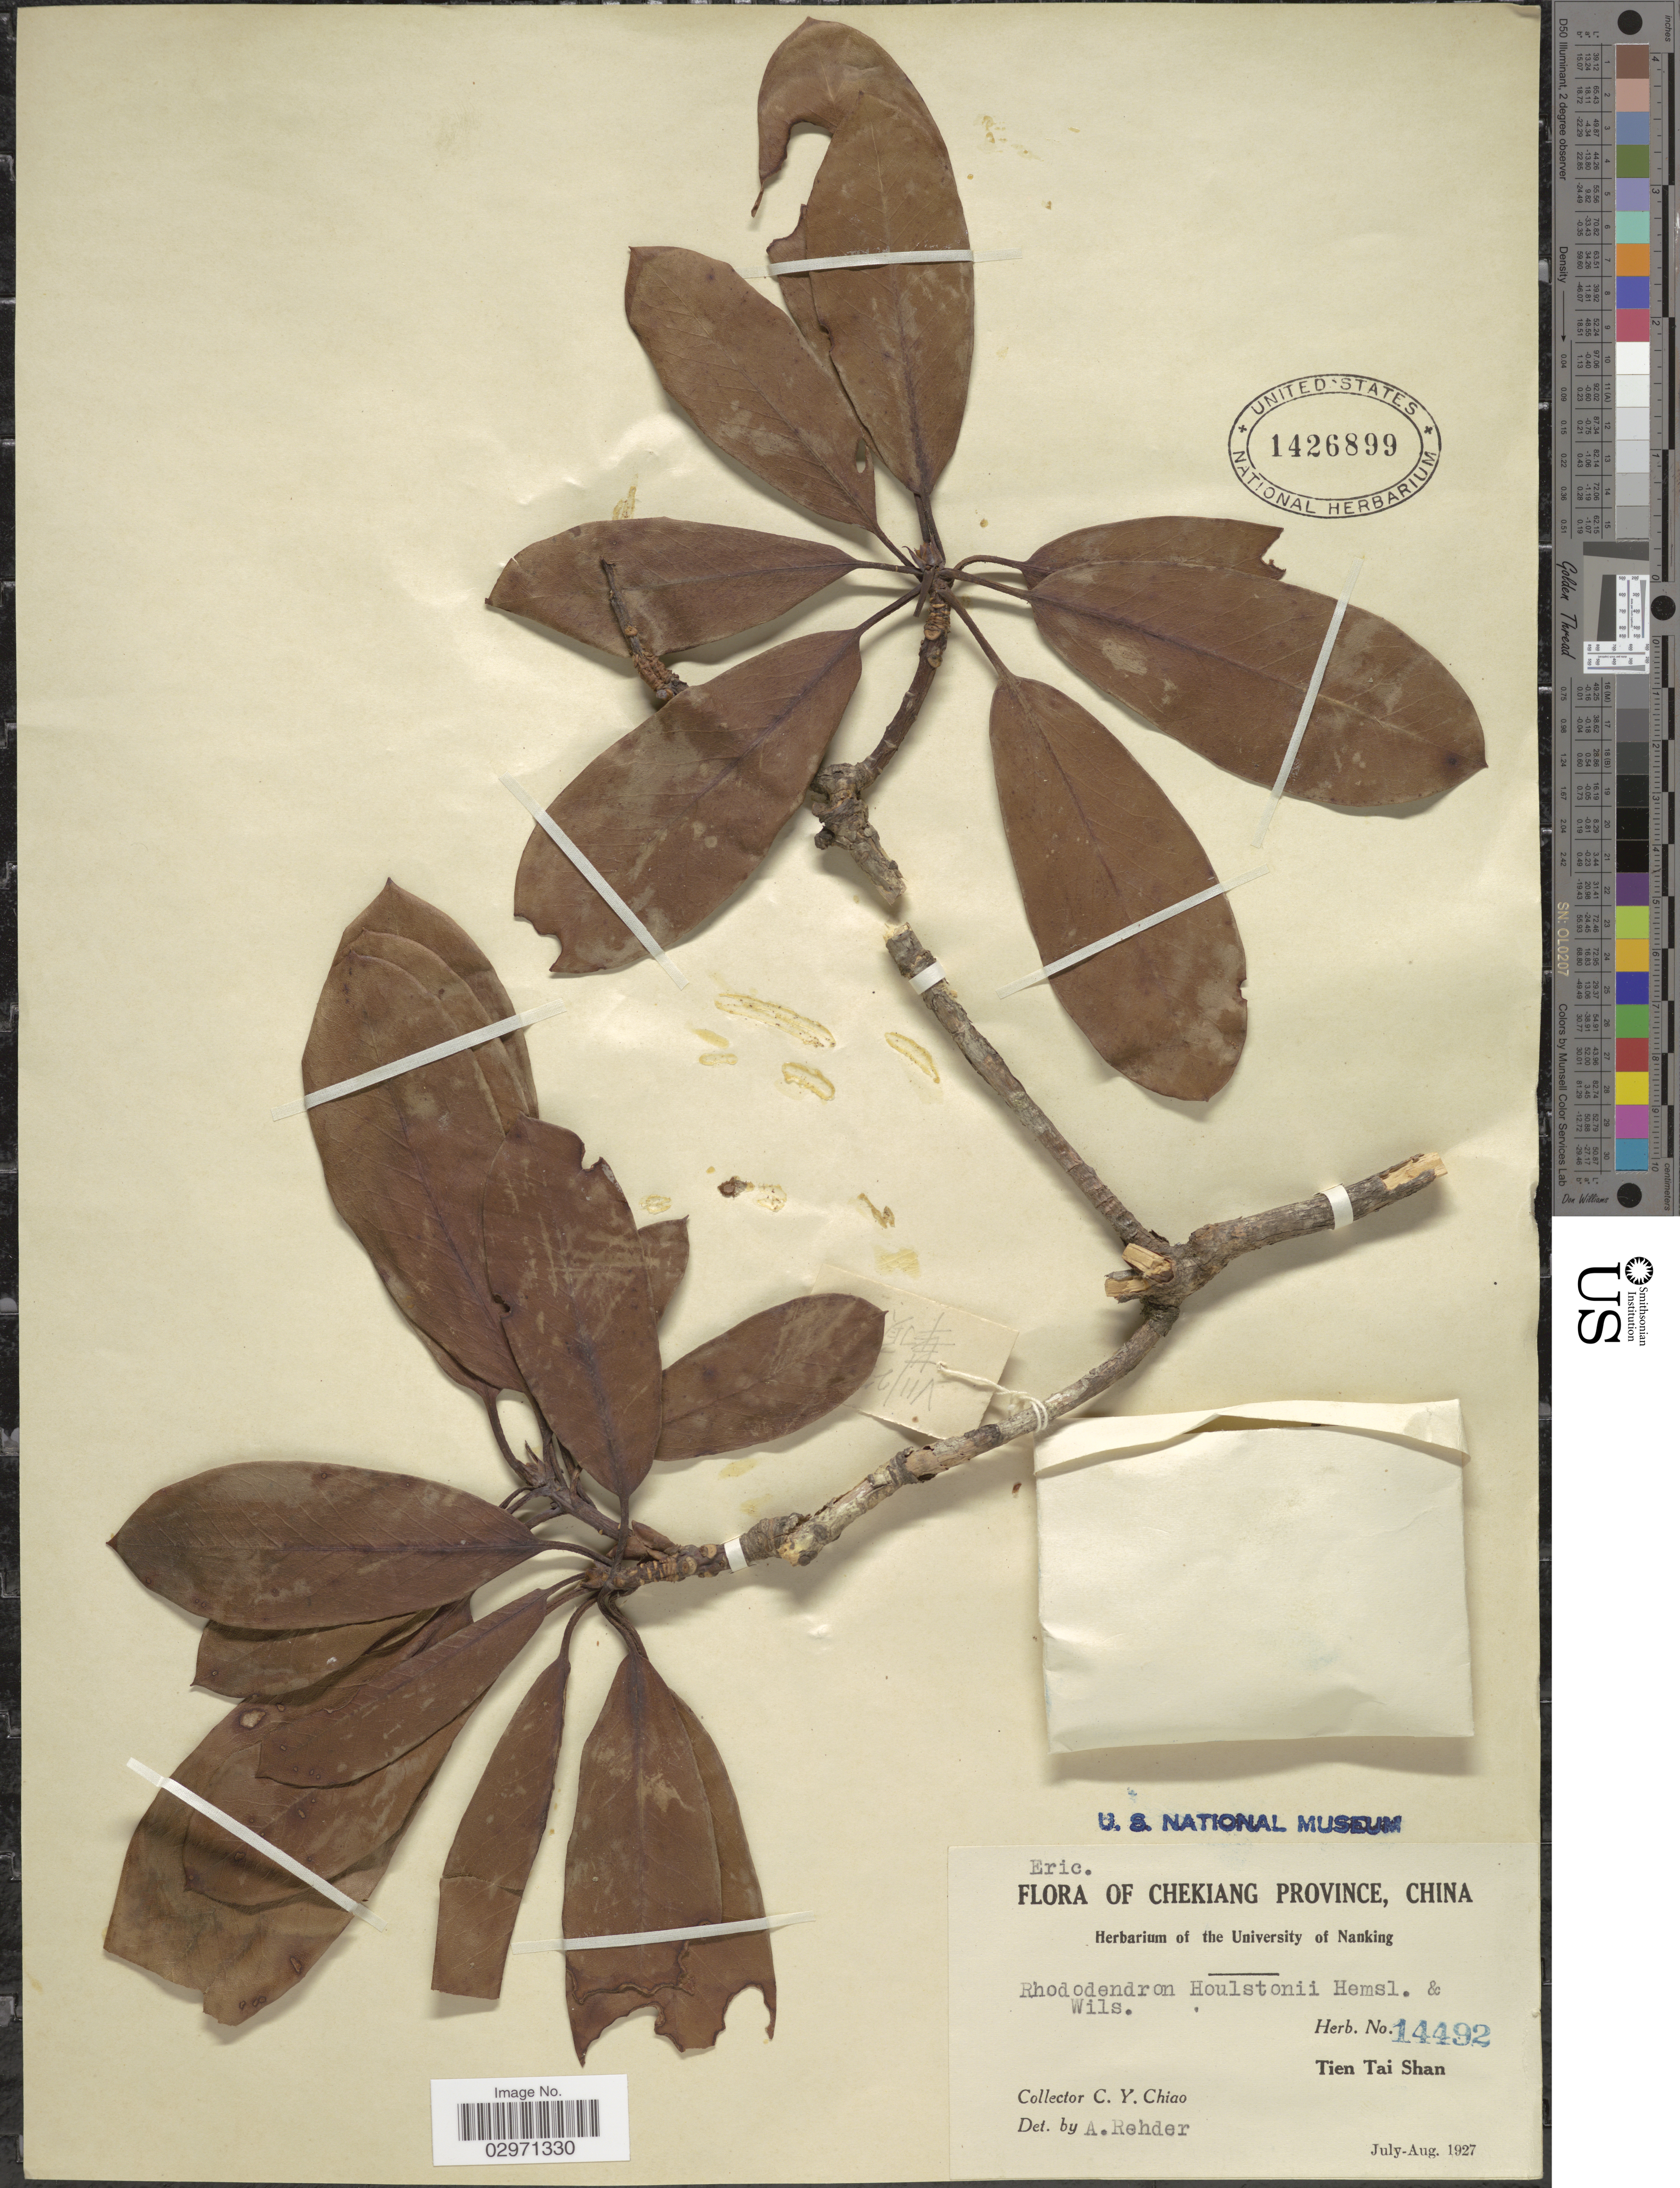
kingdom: Plantae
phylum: Tracheophyta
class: Magnoliopsida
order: Ericales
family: Ericaceae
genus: Rhododendron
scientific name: Rhododendron houlstonii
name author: Hemsl. & E.H. Wilson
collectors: C. Y. Chiao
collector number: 14492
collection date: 1927-07/1927-08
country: China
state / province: Zhejiang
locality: Chekiang Province. Tien Tai Shan.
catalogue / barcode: US 1426899